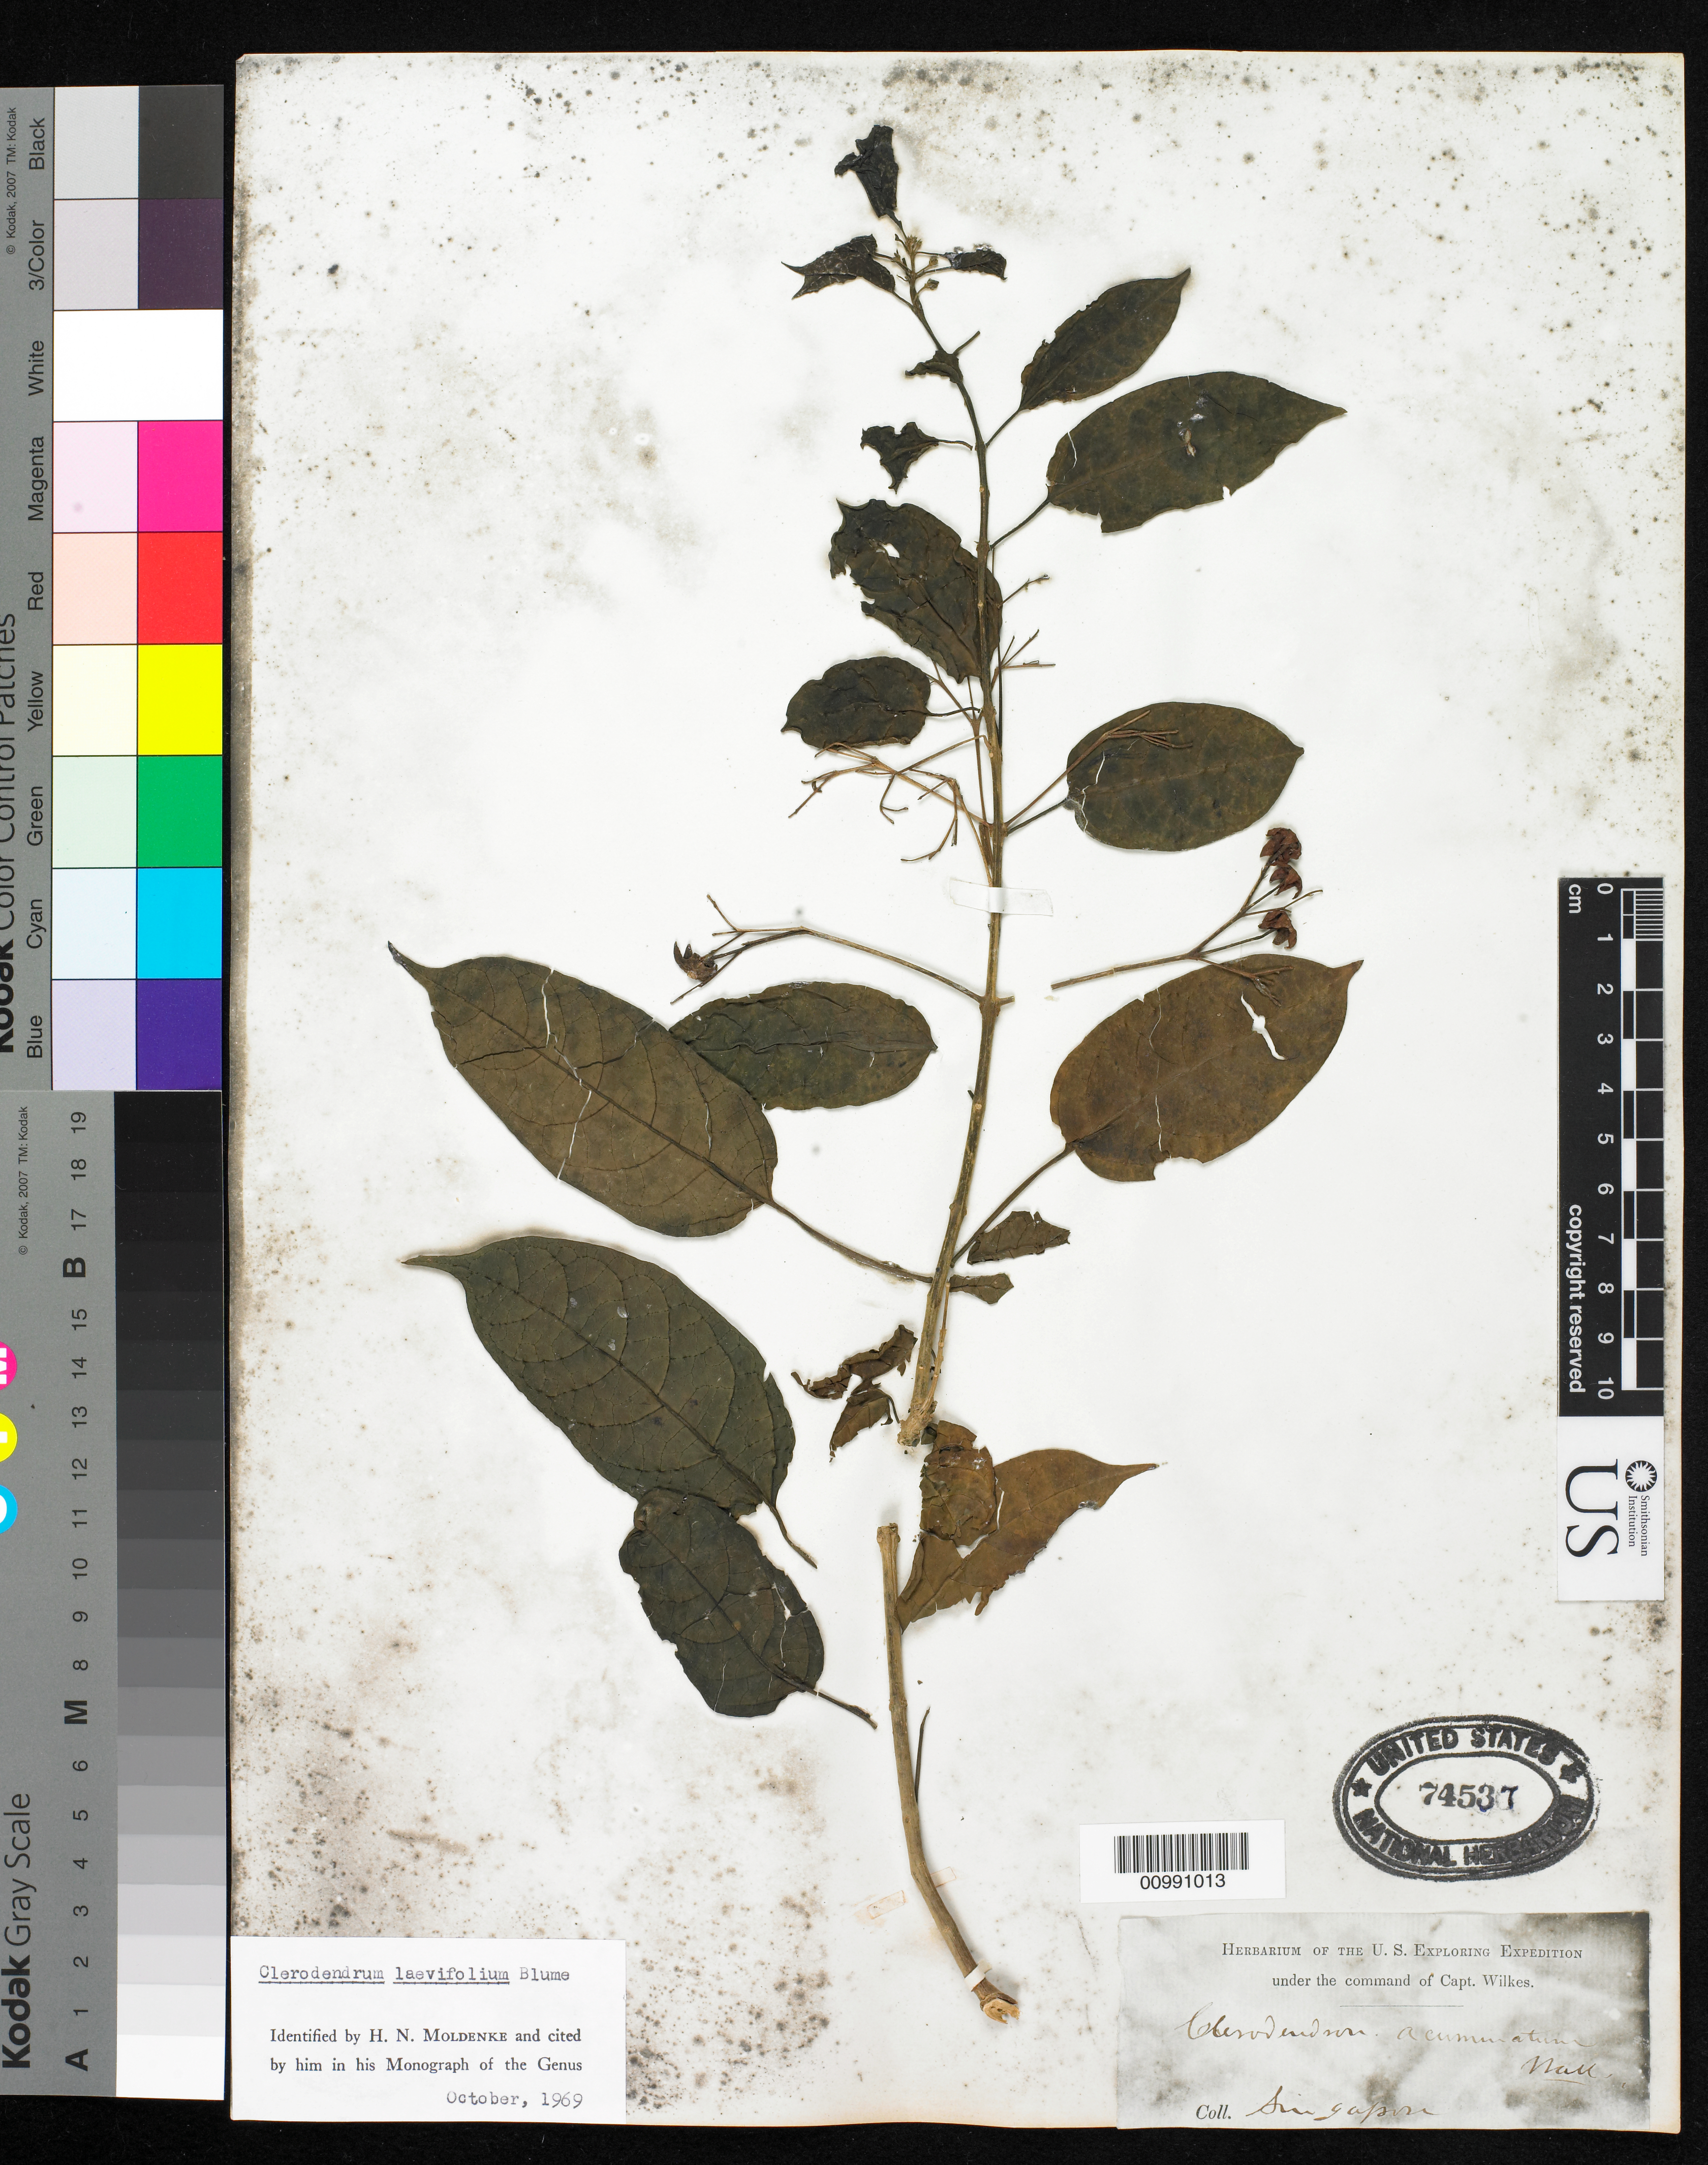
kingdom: Plantae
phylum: Tracheophyta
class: Magnoliopsida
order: Lamiales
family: Lamiaceae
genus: Clerodendrum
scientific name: Clerodendrum laevifolium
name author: Blume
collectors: Wilkes Explor. Exped.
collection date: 1838/1842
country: Singapore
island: Singapore Island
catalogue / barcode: US 74537